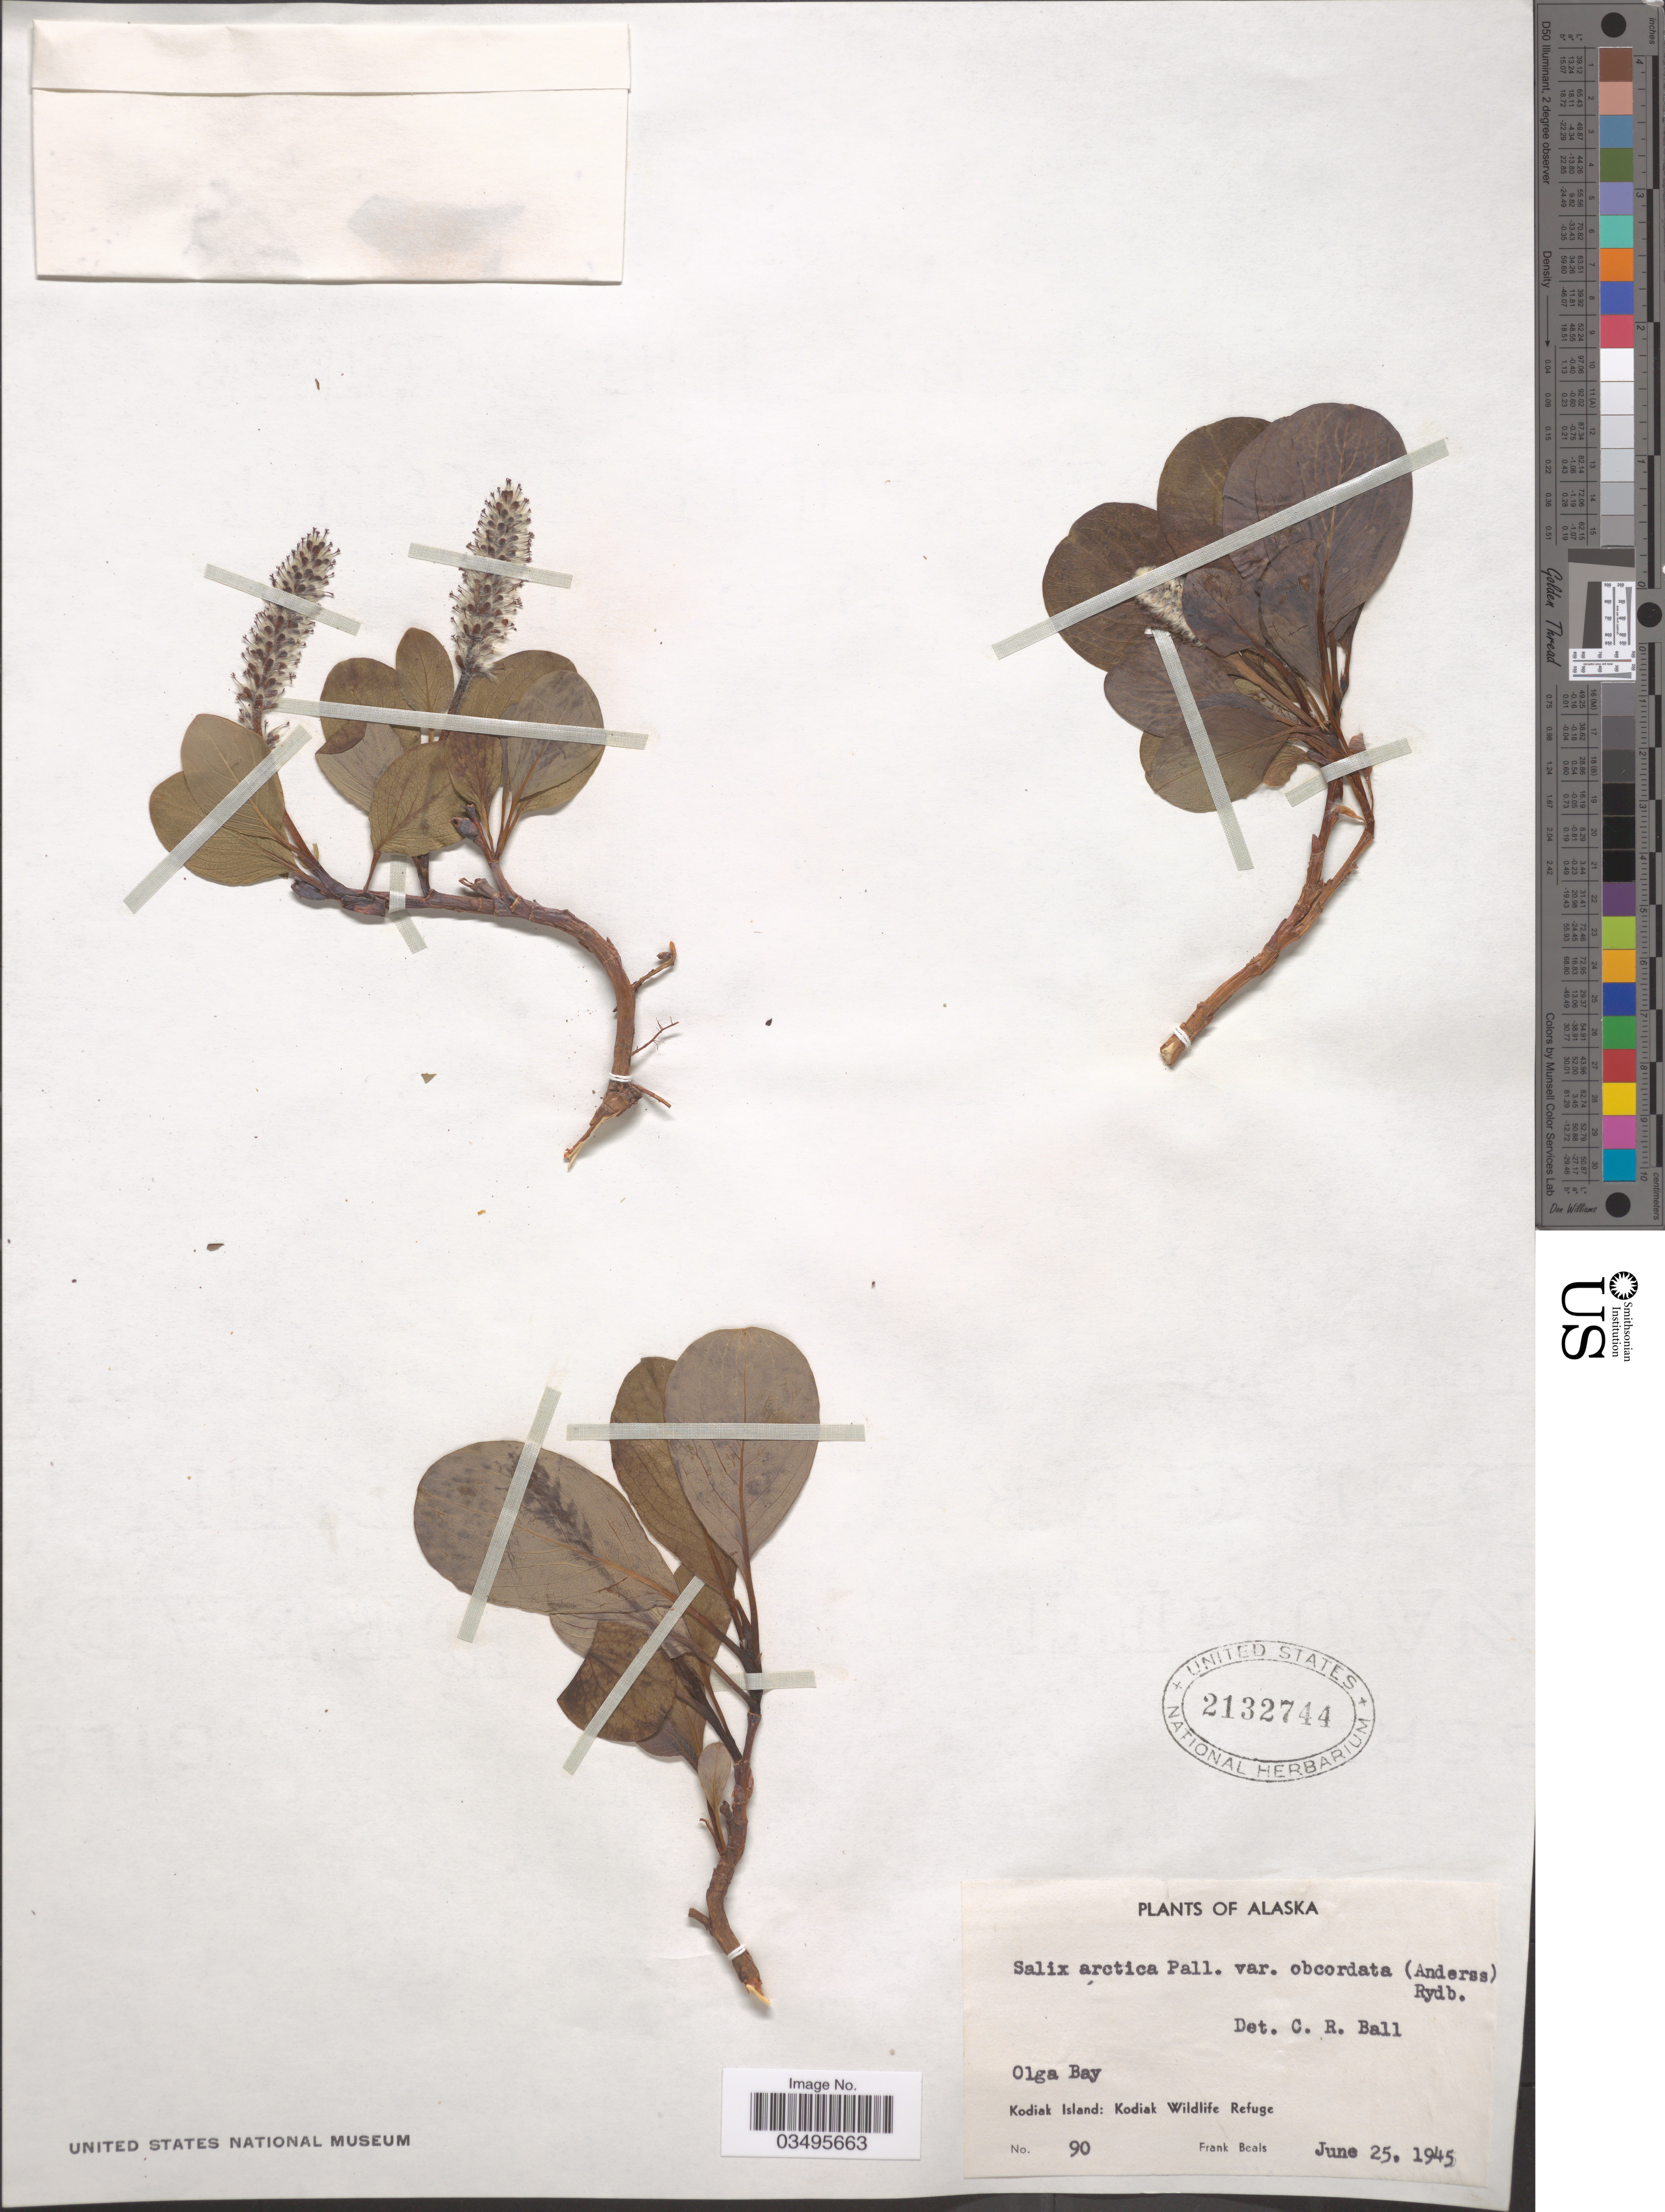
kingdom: Plantae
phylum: Tracheophyta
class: Magnoliopsida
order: Malpighiales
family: Salicaceae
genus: Salix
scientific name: Salix arctica var. obcordata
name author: (Andersson) Rydb.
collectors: F. Beals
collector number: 90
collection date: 1945-06-25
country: United States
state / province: Alaska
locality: Olga Bay. Kodiak Island: Kodiak Wildlife Refuge.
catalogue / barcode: US 2132744